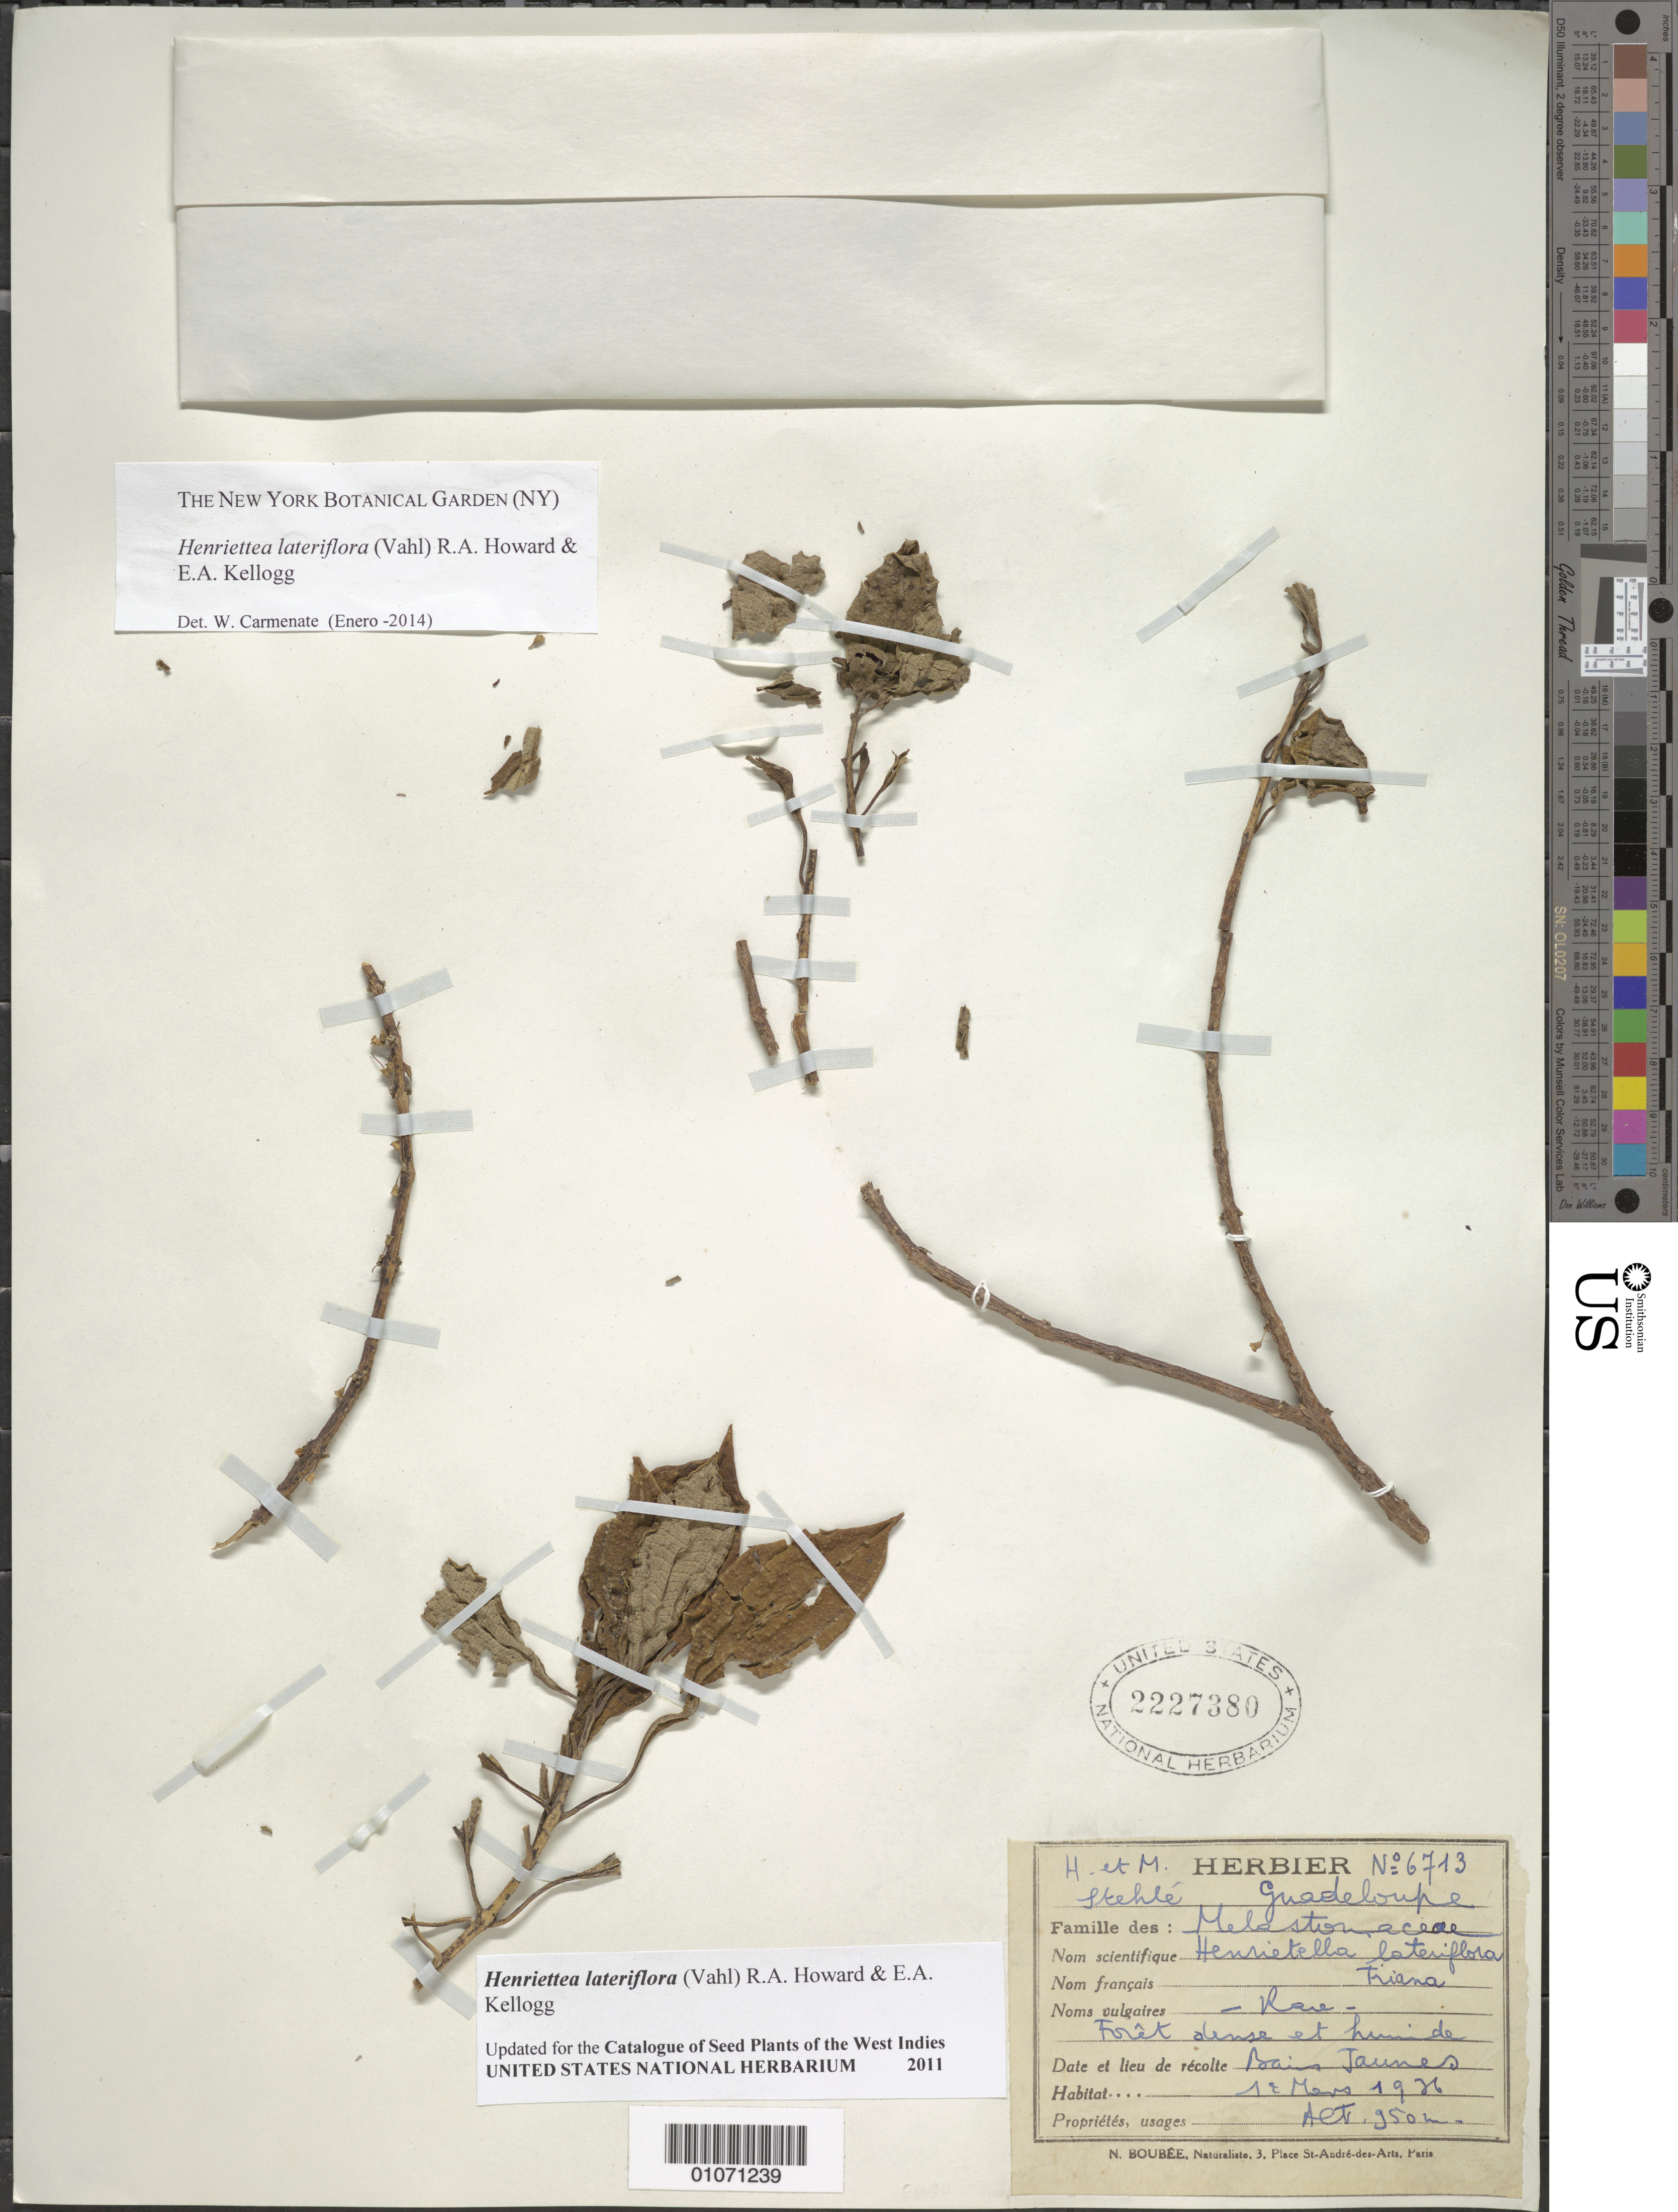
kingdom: Plantae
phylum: Tracheophyta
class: Magnoliopsida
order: Myrtales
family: Melastomataceae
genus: Henriettea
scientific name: Henriettea lateriflora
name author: (Vahl) R.A. Howard & E.A. Kellogg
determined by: Carmenate, W.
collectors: H. Stehlé & M. Stehlé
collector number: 6713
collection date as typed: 12 Mar 1936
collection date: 1936-03-12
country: Guadeloupe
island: Basse Terre [Guadeloupe]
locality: Bains Jaunes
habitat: Forêt dense et humide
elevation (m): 950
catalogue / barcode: US 2227380